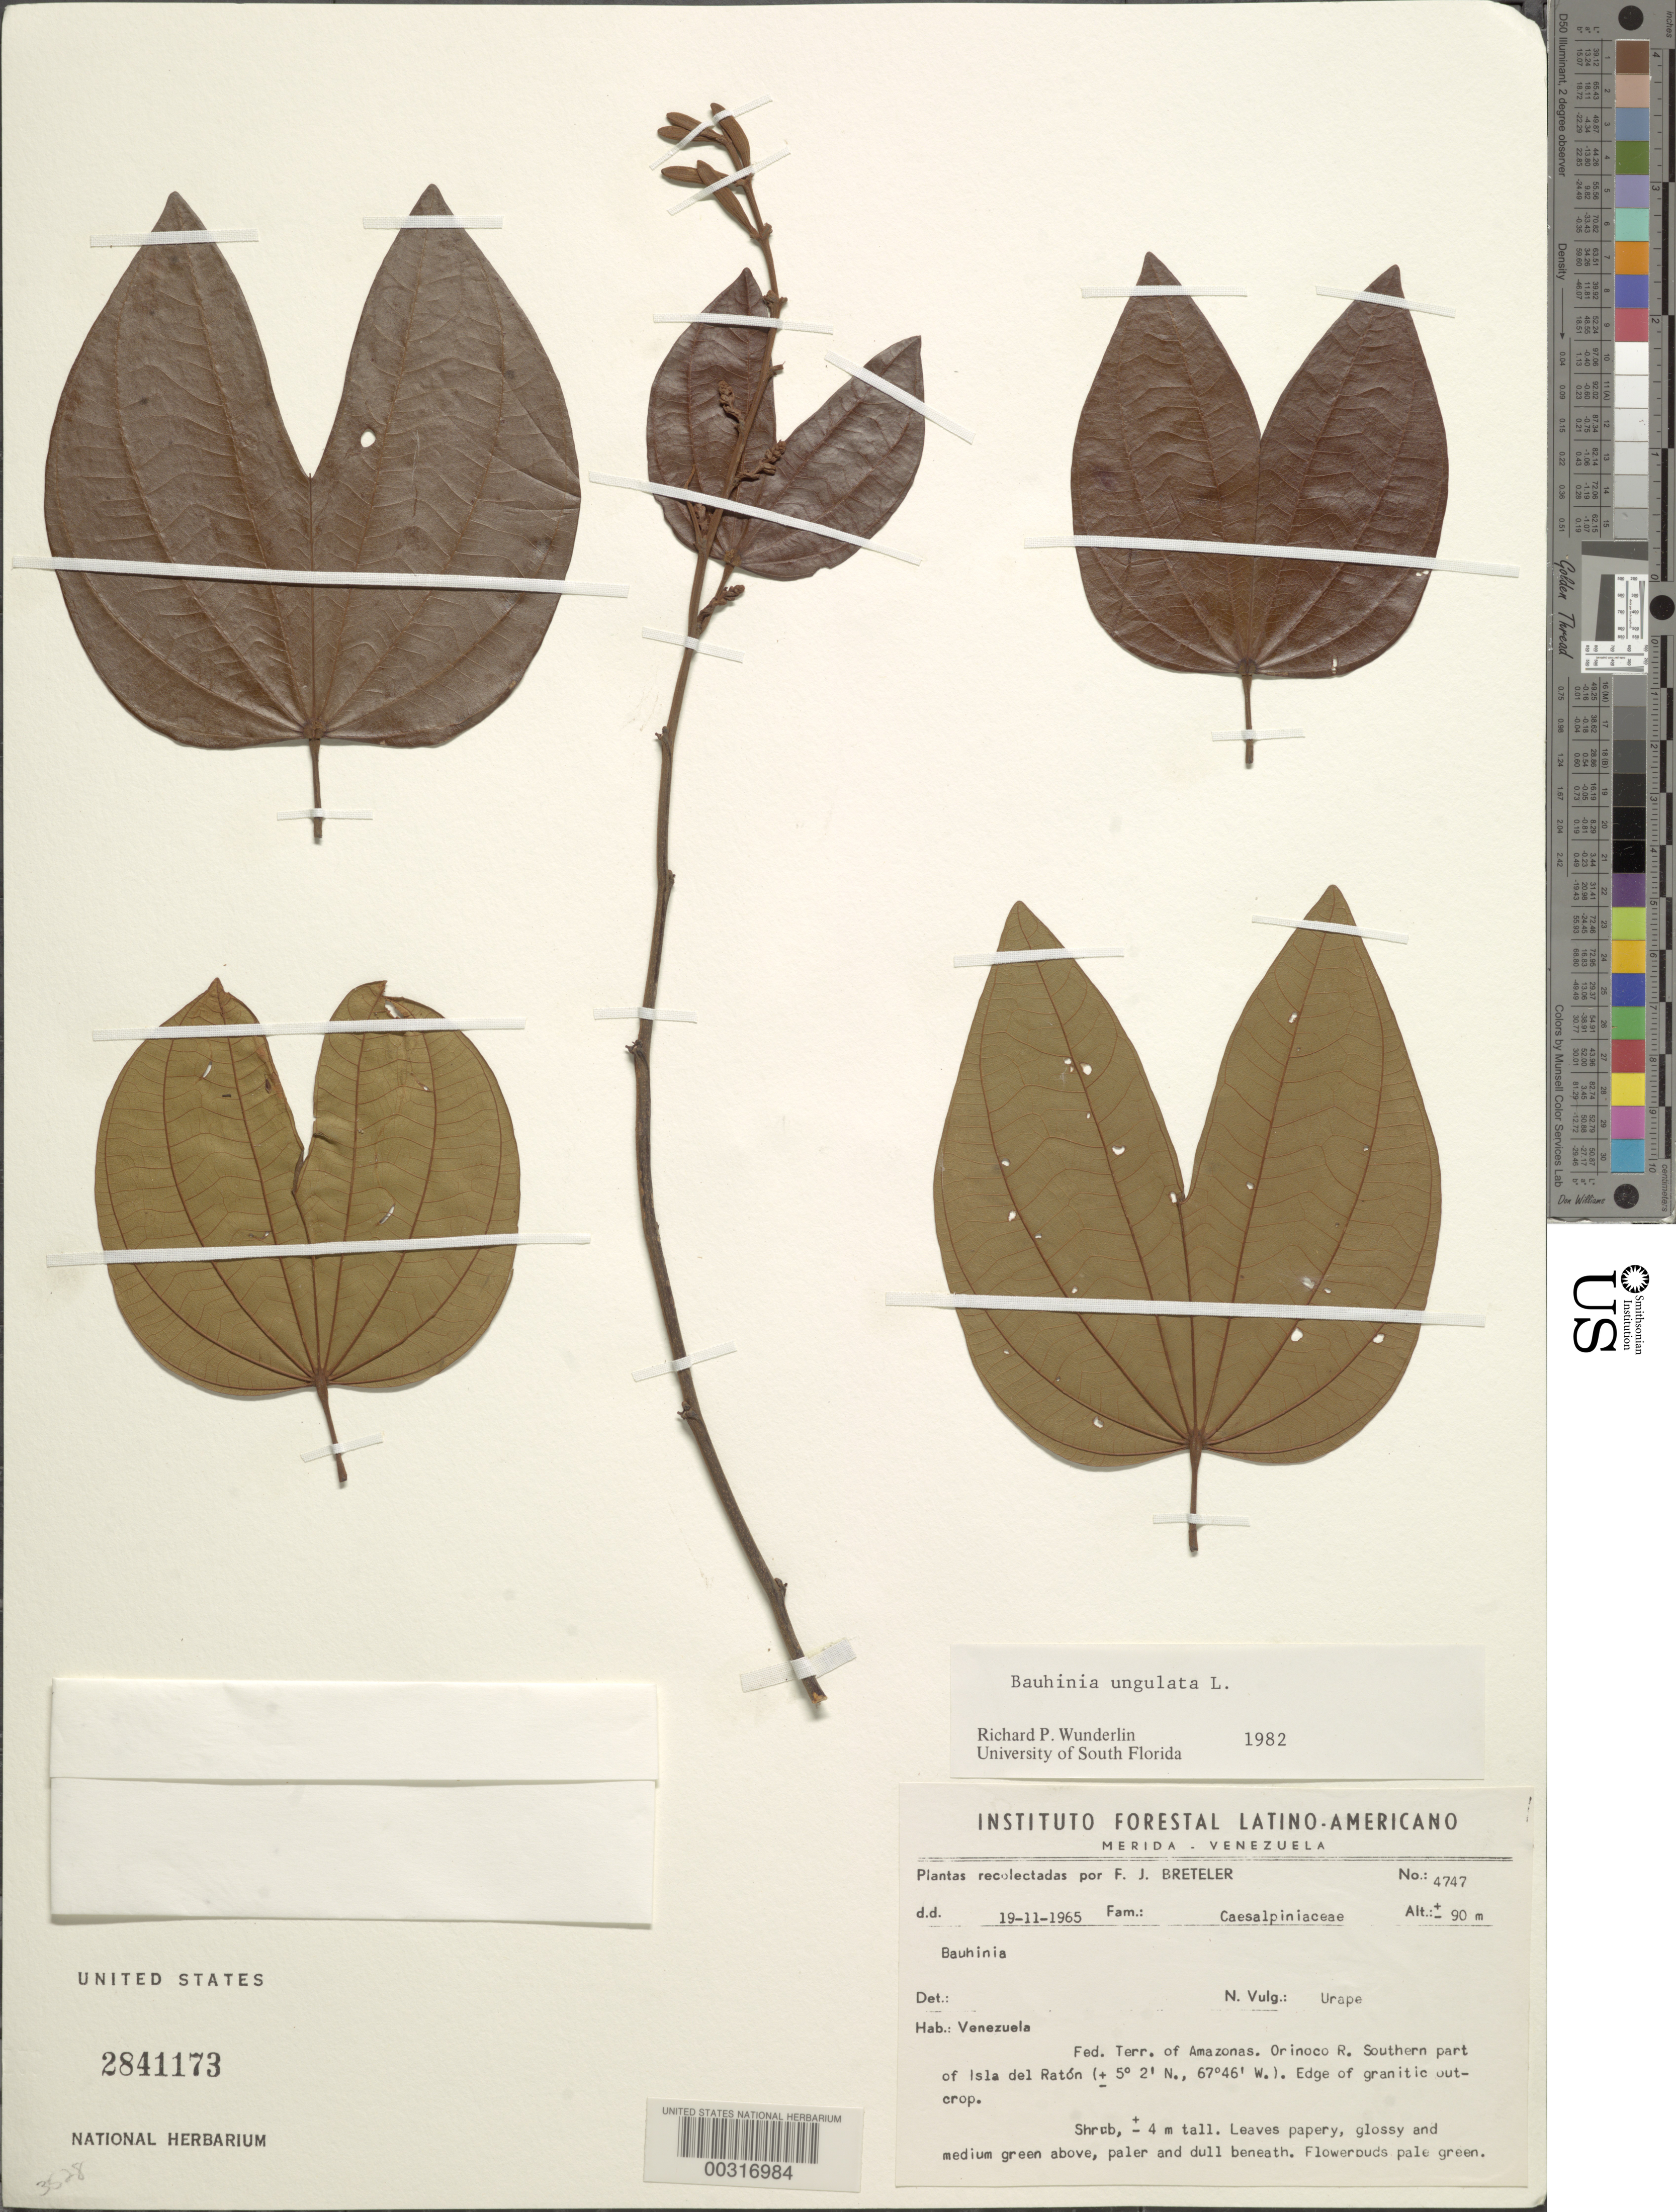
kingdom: Plantae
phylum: Tracheophyta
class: Magnoliopsida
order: Fabales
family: Fabaceae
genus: Bauhinia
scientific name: Bauhinia ungulata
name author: L.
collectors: F. J. Breteler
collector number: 4747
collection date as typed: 19 Nov 1965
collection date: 1965-11-19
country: Venezuela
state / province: Amazonas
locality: Rio orinoco, southern part of isla del raton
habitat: Edge of granitic outcrop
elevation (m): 90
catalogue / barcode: US 2841173